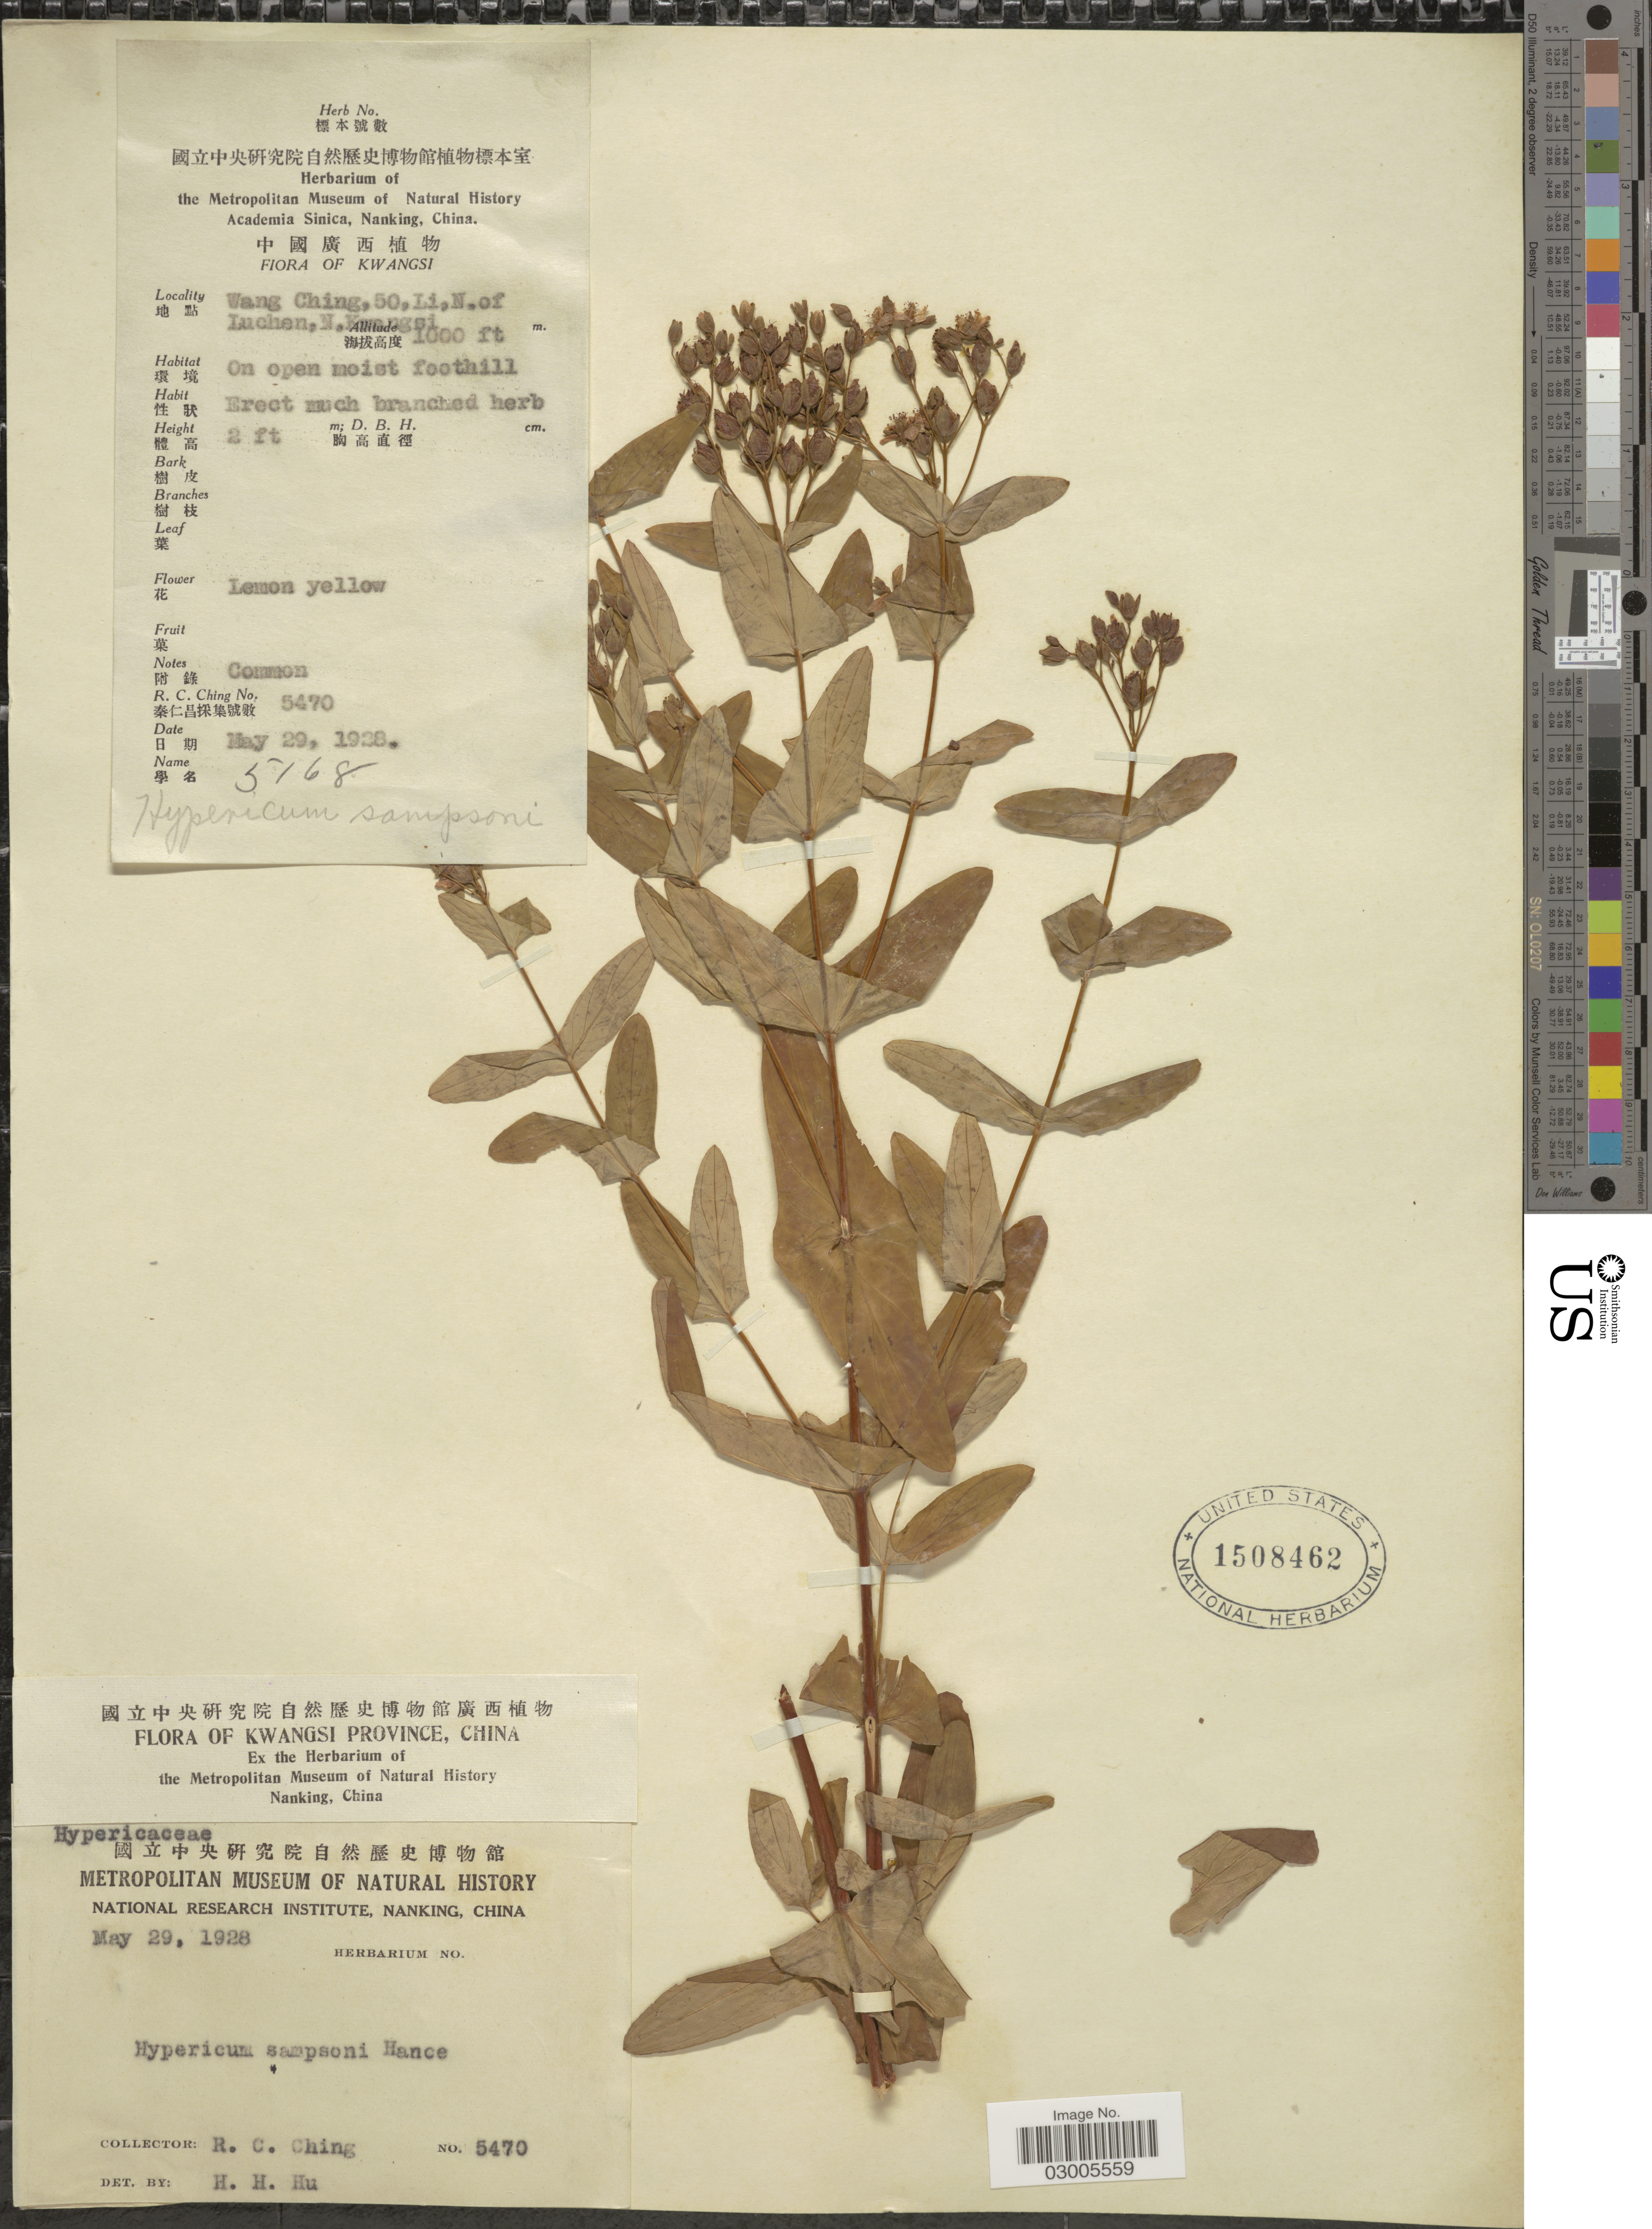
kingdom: Plantae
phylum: Tracheophyta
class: Magnoliopsida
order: Malpighiales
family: Hypericaceae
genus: Hypericum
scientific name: Hypericum sampsonii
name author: Hance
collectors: R. C. Ching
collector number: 5470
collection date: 1928-05-29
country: China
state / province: Guangxi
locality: Kwangsi Province. Wang Ching, 50, Li, N. of Luchen, N. Kwangsi.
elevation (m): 305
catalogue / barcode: US 1508462